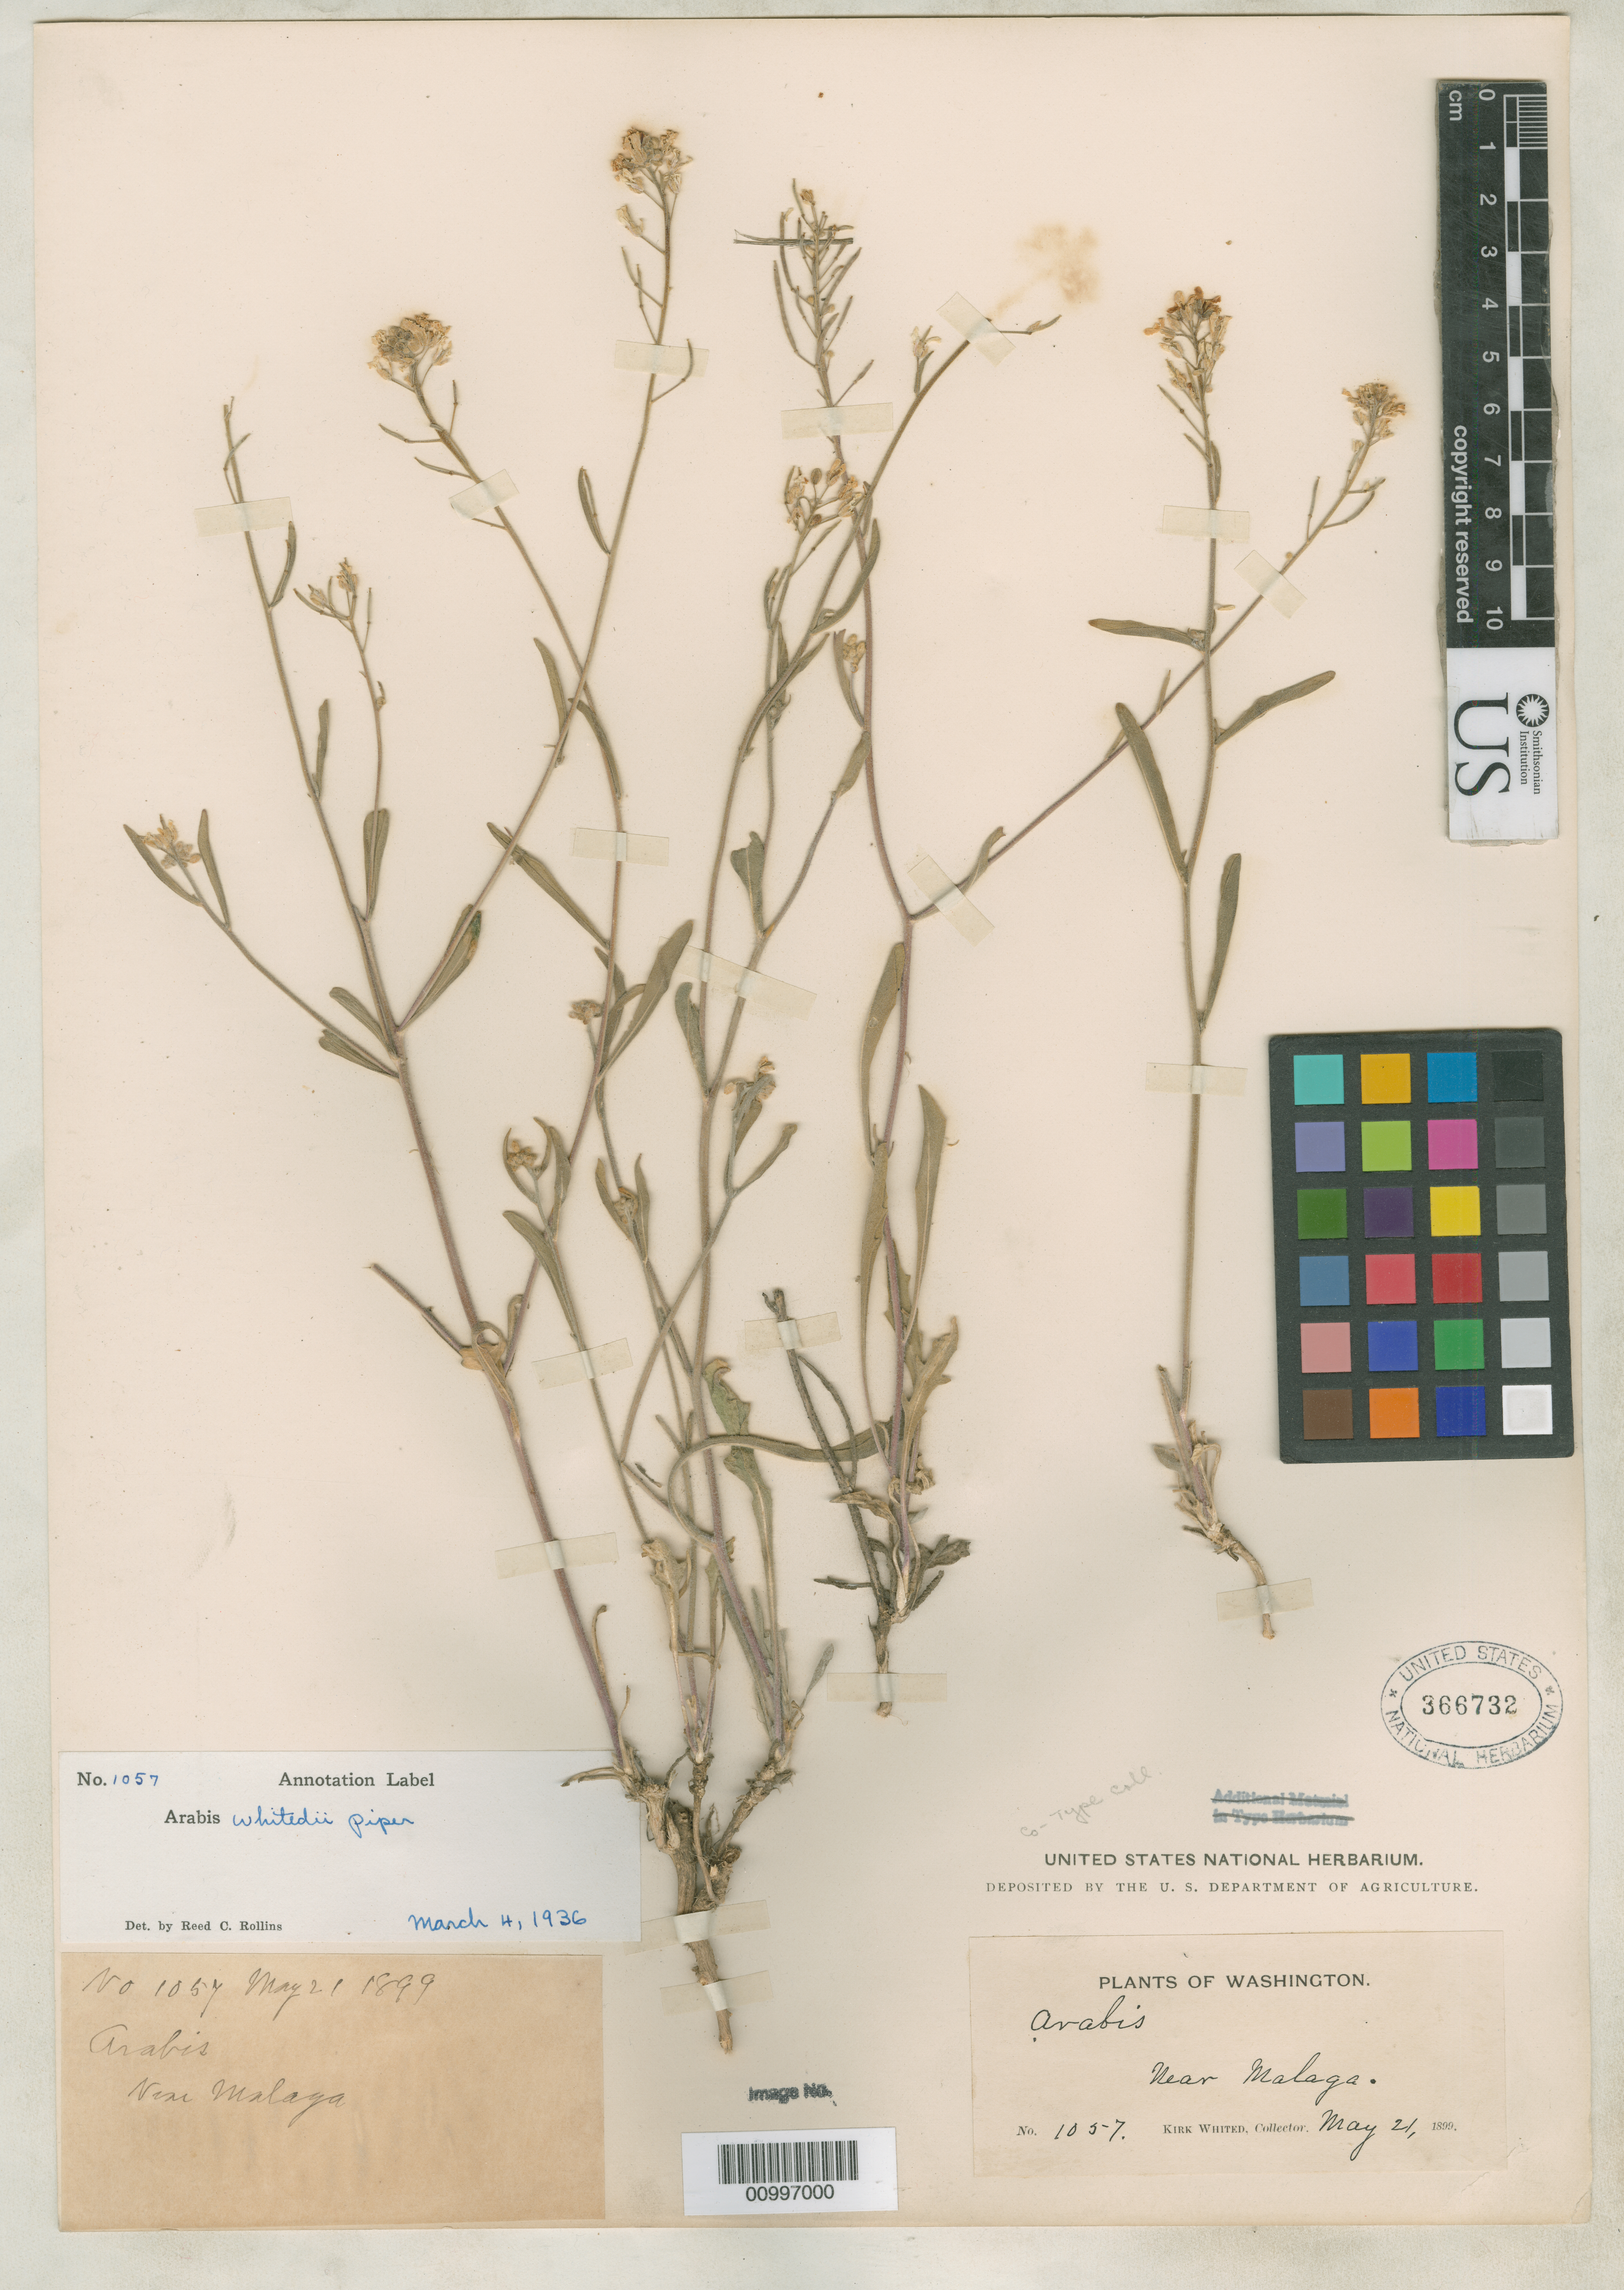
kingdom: Plantae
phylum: Tracheophyta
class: Magnoliopsida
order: Brassicales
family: Brassicaceae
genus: Arabis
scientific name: Arabis whitedii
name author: Piper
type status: Syntype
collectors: K. Whited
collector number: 1057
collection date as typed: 21 May 1899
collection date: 1899-05-21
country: United States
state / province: Washington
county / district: Chelan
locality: Near Malaga.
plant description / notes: Currently accepted name as cited by I.A. Al-Shehbaz, Harvard Pap. Bot. 12: 427 (2007).; Protologue, "Type specimens collected at Wenatchee, Wash., by Whited, no. 1057, April and May, 1899; also collected by Sandberg & Leiberg, no. 275...." Al-Shehbaz cites Whited 1057 (30 Apr. 1899) as "holotype", Harvard Pap. Bot. 12: 427 (2007).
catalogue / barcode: US 366732